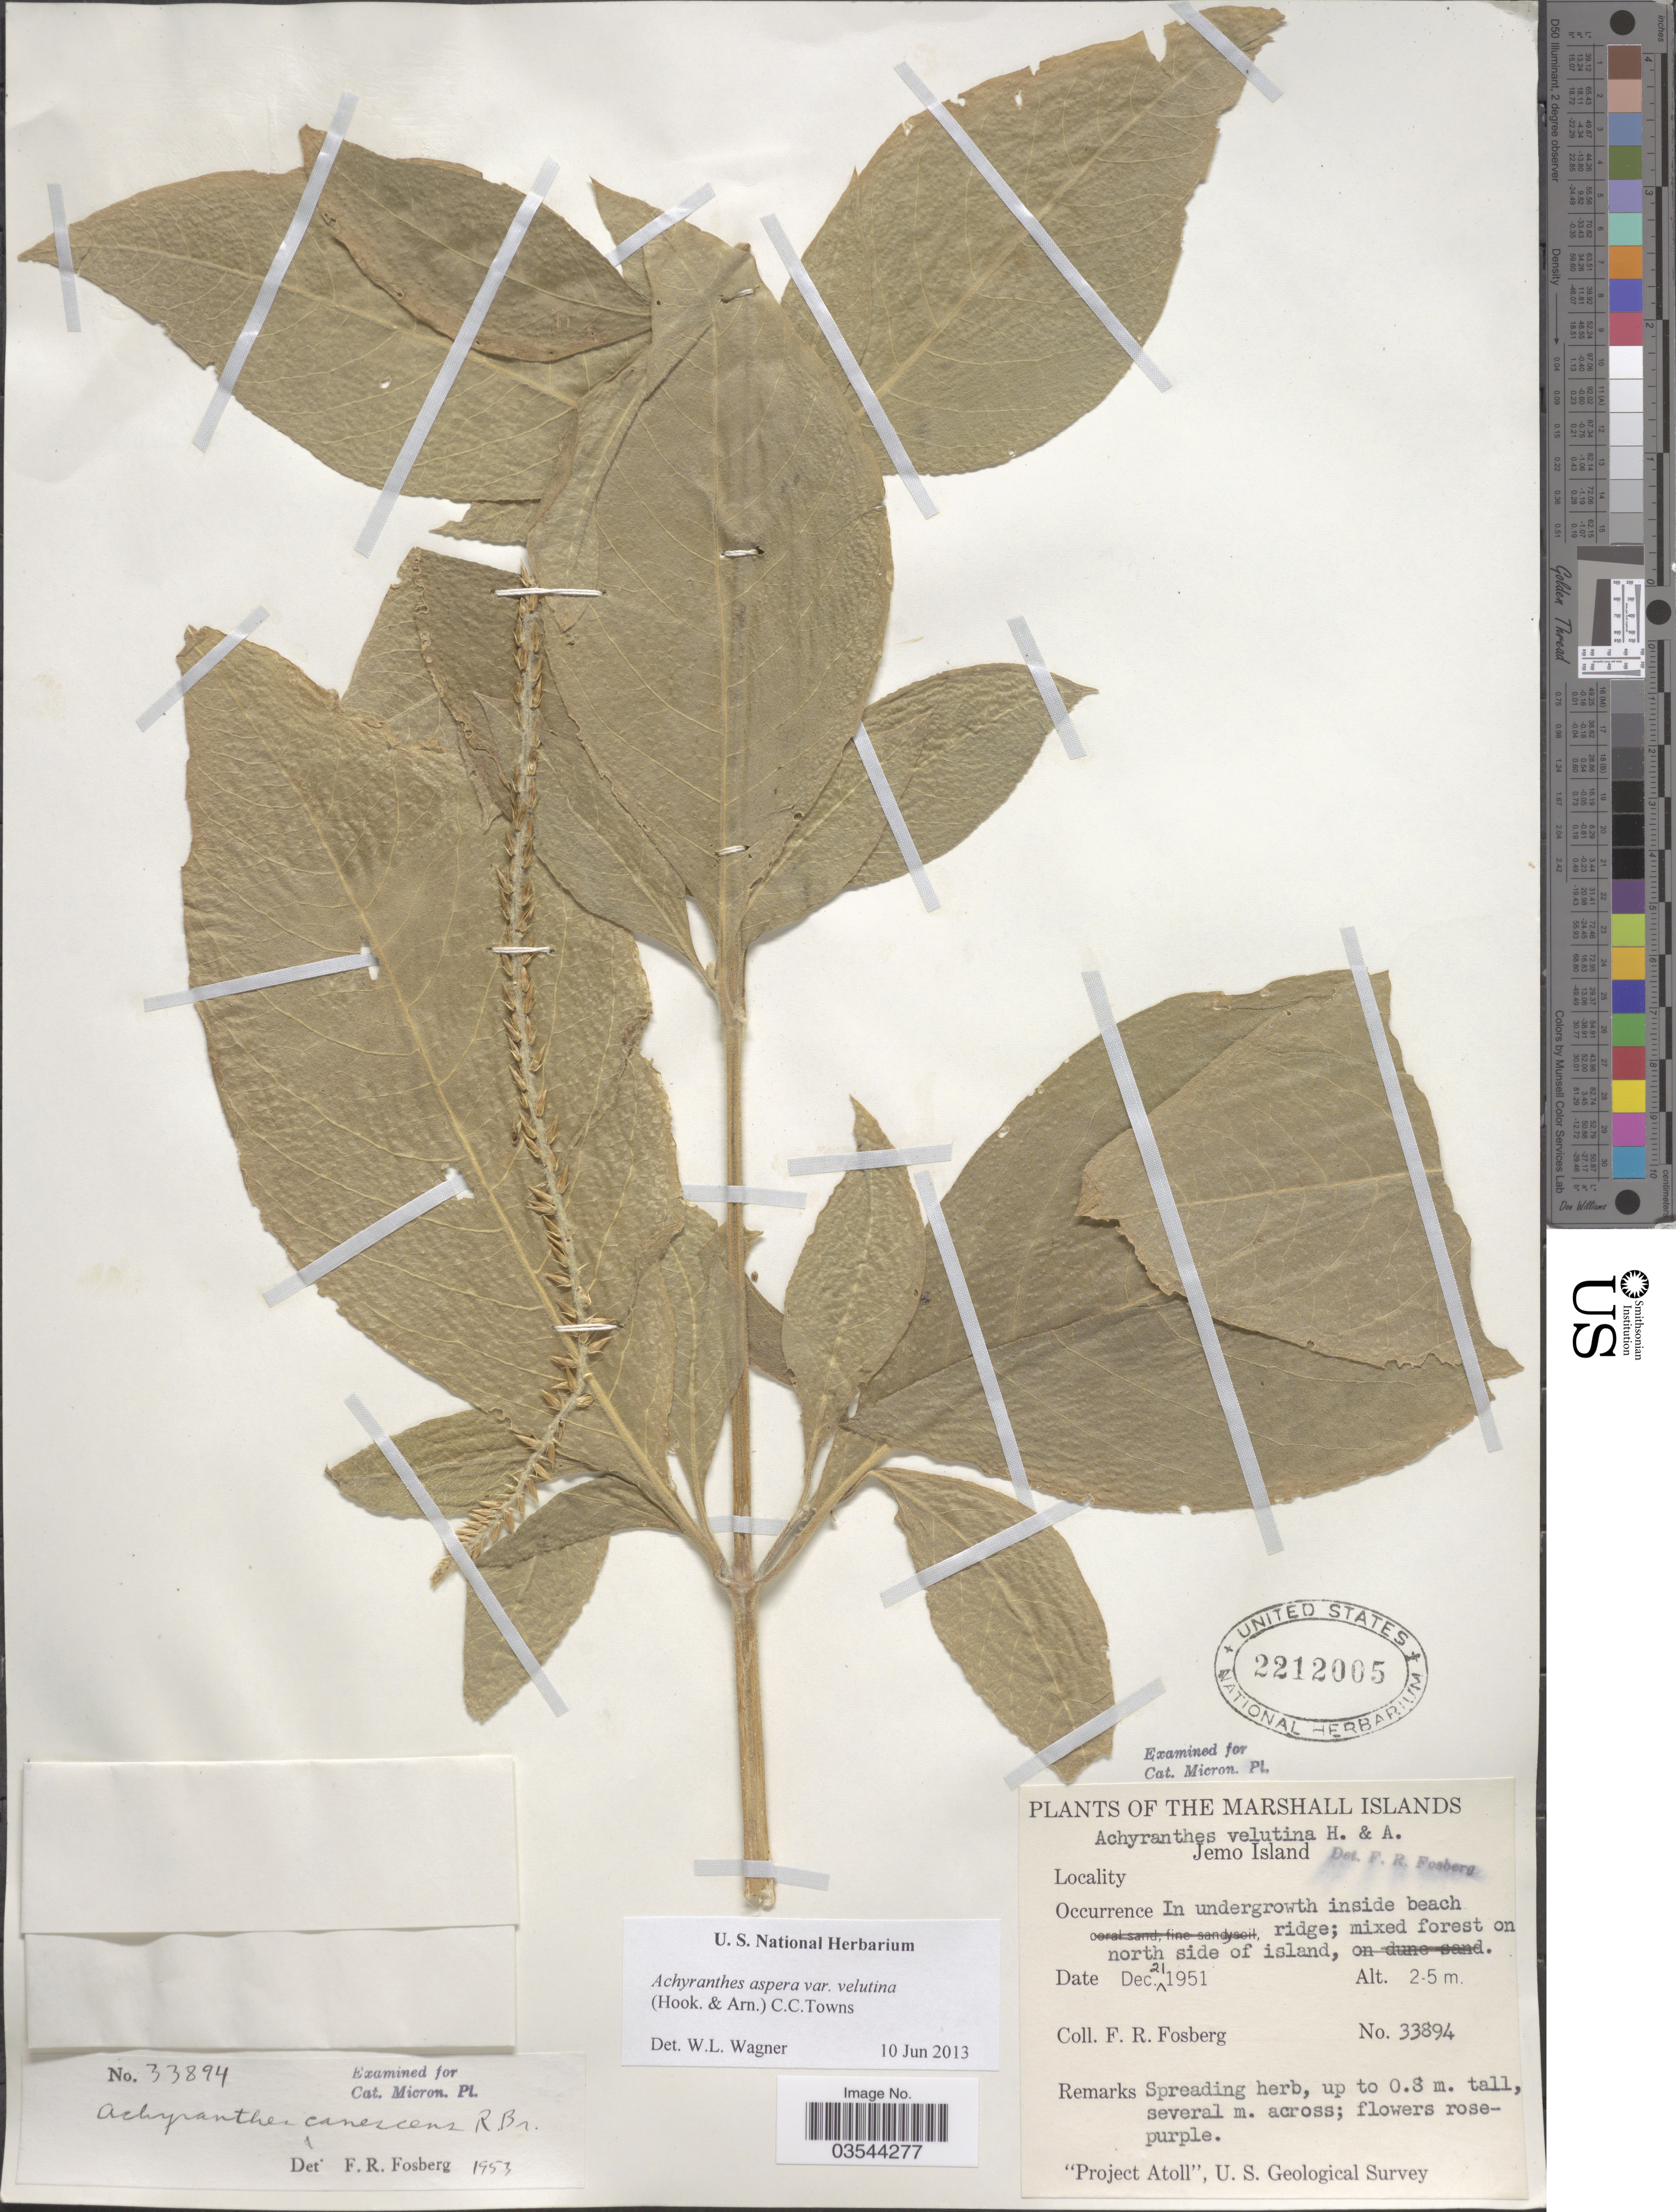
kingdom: Plantae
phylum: Tracheophyta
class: Magnoliopsida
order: Caryophyllales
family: Amaranthaceae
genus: Achyranthes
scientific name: Achyranthes aspera var. velutina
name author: (Hook. & Arn.) C. C. Towns.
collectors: F. R. Fosberg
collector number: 33894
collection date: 1951-12-21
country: Marshall Islands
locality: Jemo Island. In undergrowth inside beach ridge; mixed forest on north side of island.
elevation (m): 2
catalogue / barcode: US 2212005